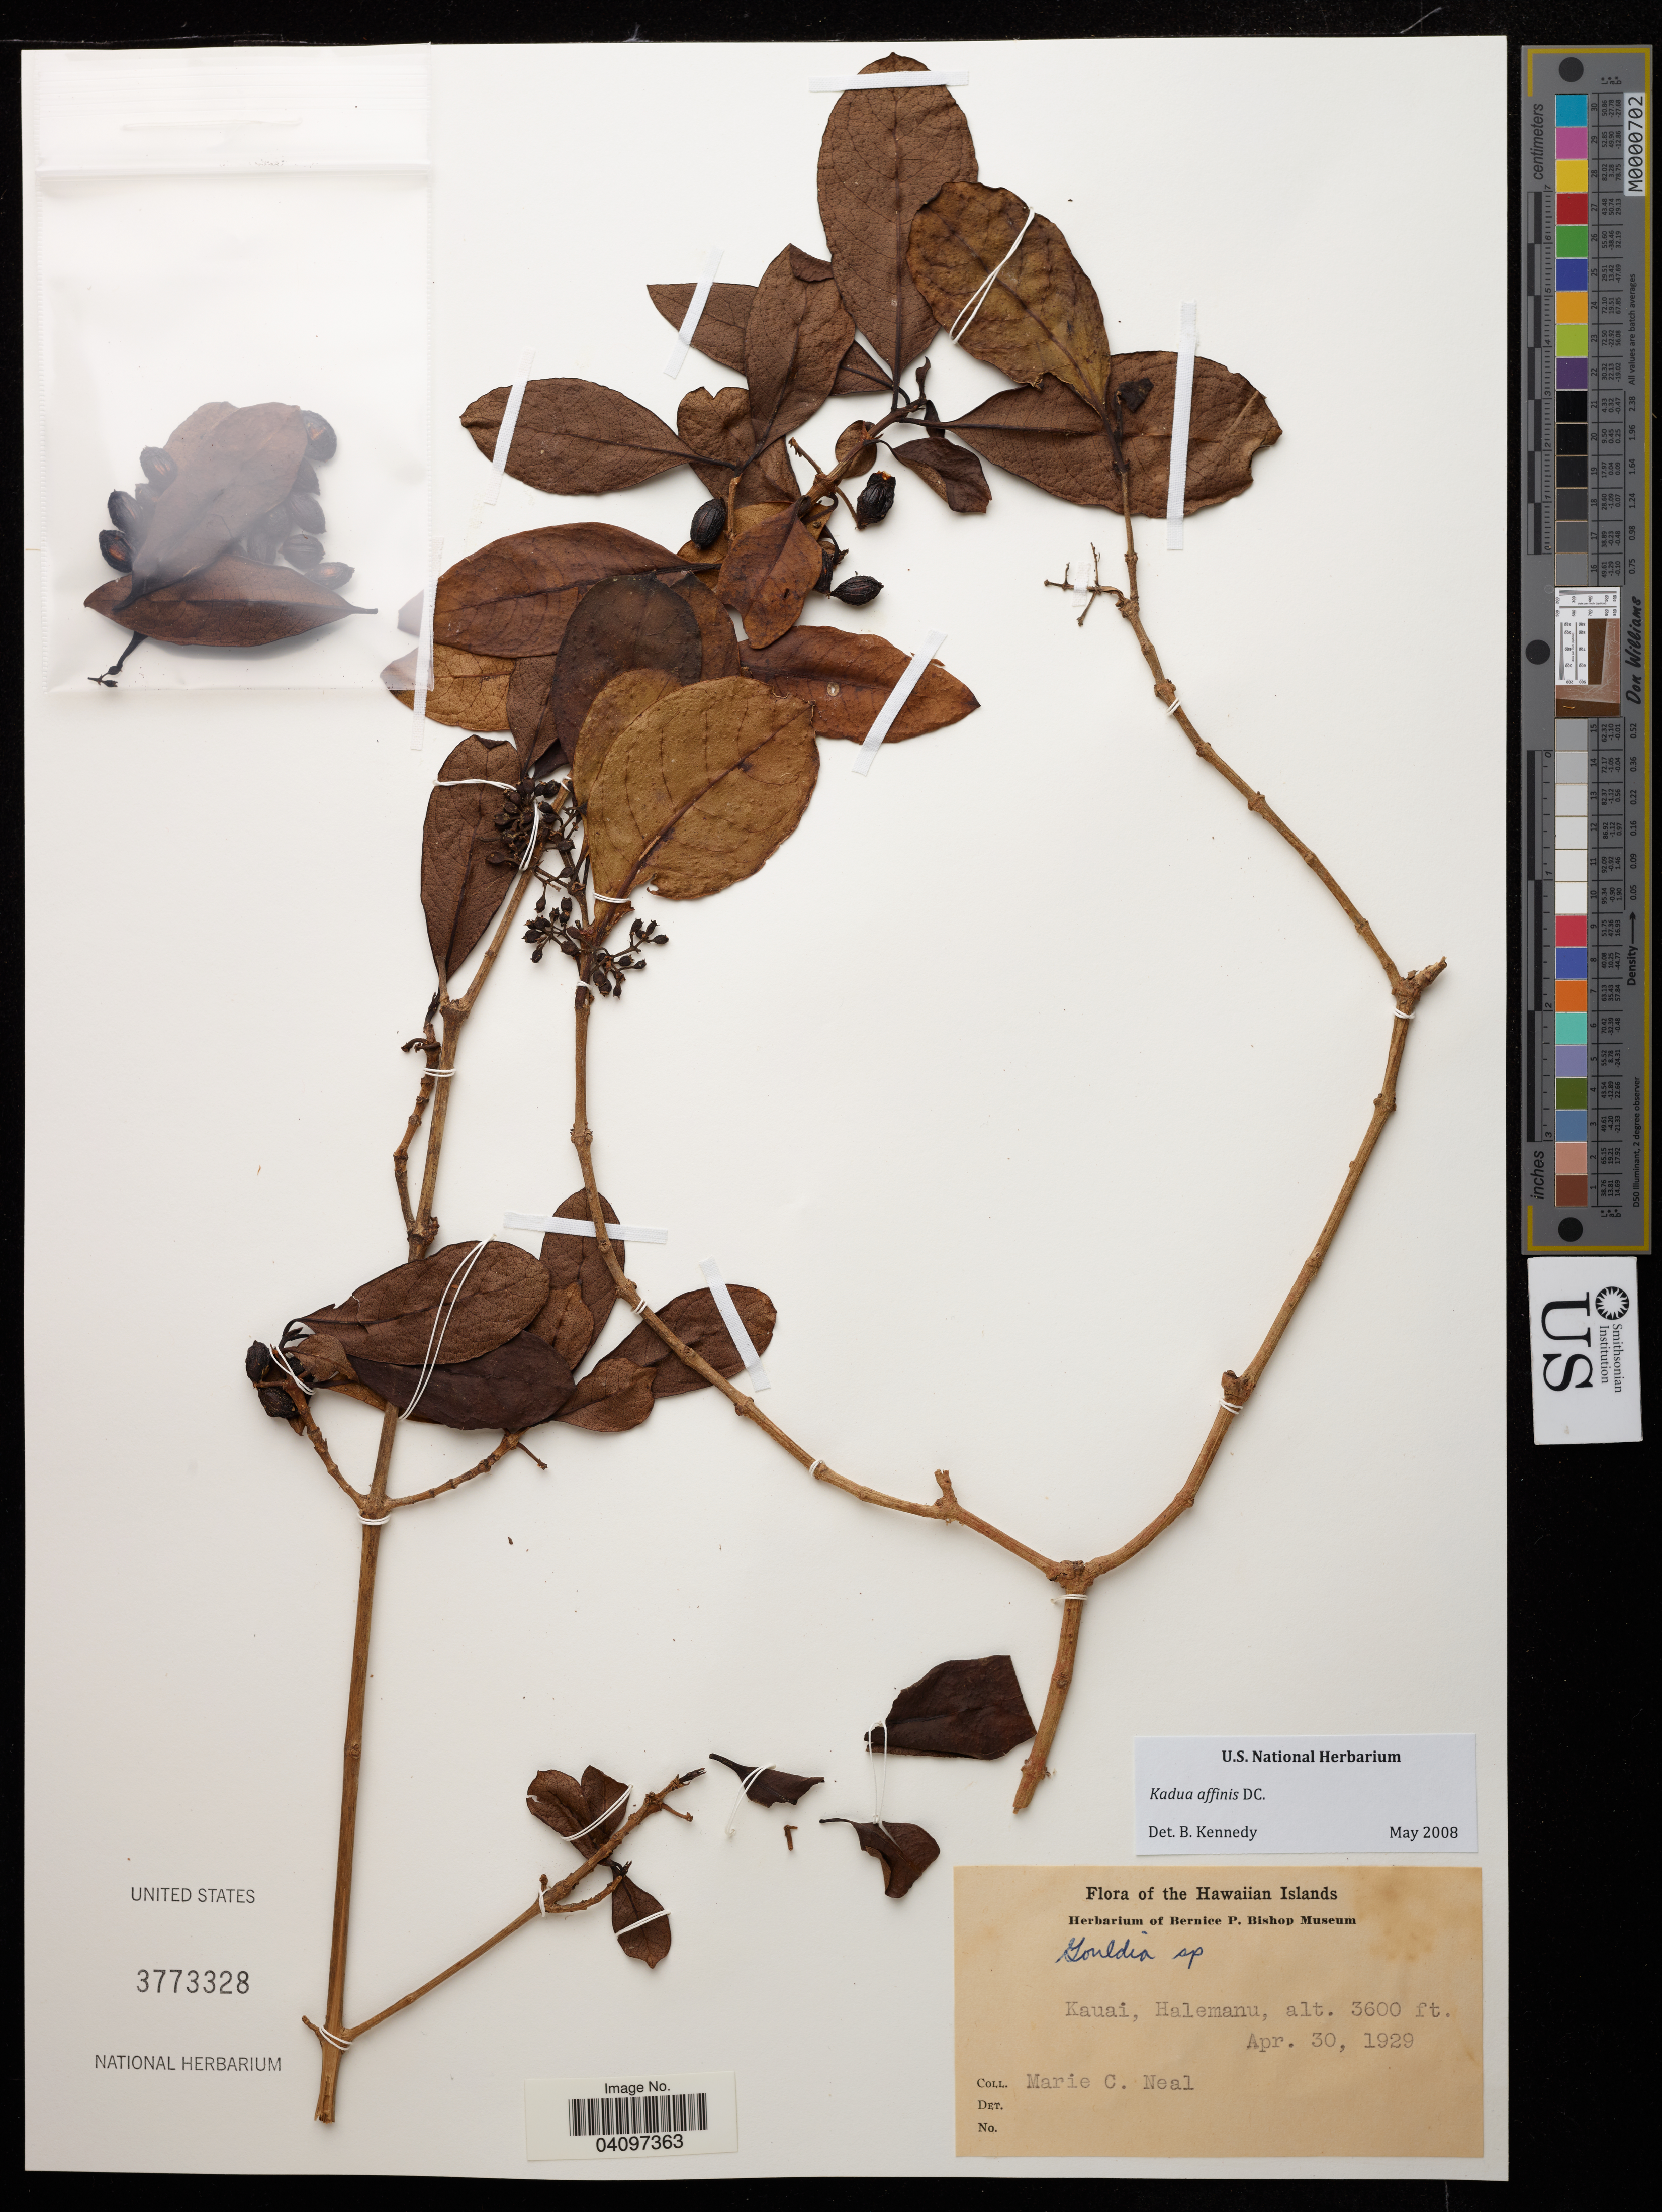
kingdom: Plantae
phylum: Tracheophyta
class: Magnoliopsida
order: Gentianales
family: Rubiaceae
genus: Kadua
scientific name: Kadua affinis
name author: DC.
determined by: Kennedy, B.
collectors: M. Neal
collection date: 1929-04-30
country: United States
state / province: Hawaii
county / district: Kauai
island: Kaua'i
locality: Halemanu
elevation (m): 1097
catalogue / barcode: US 3773328